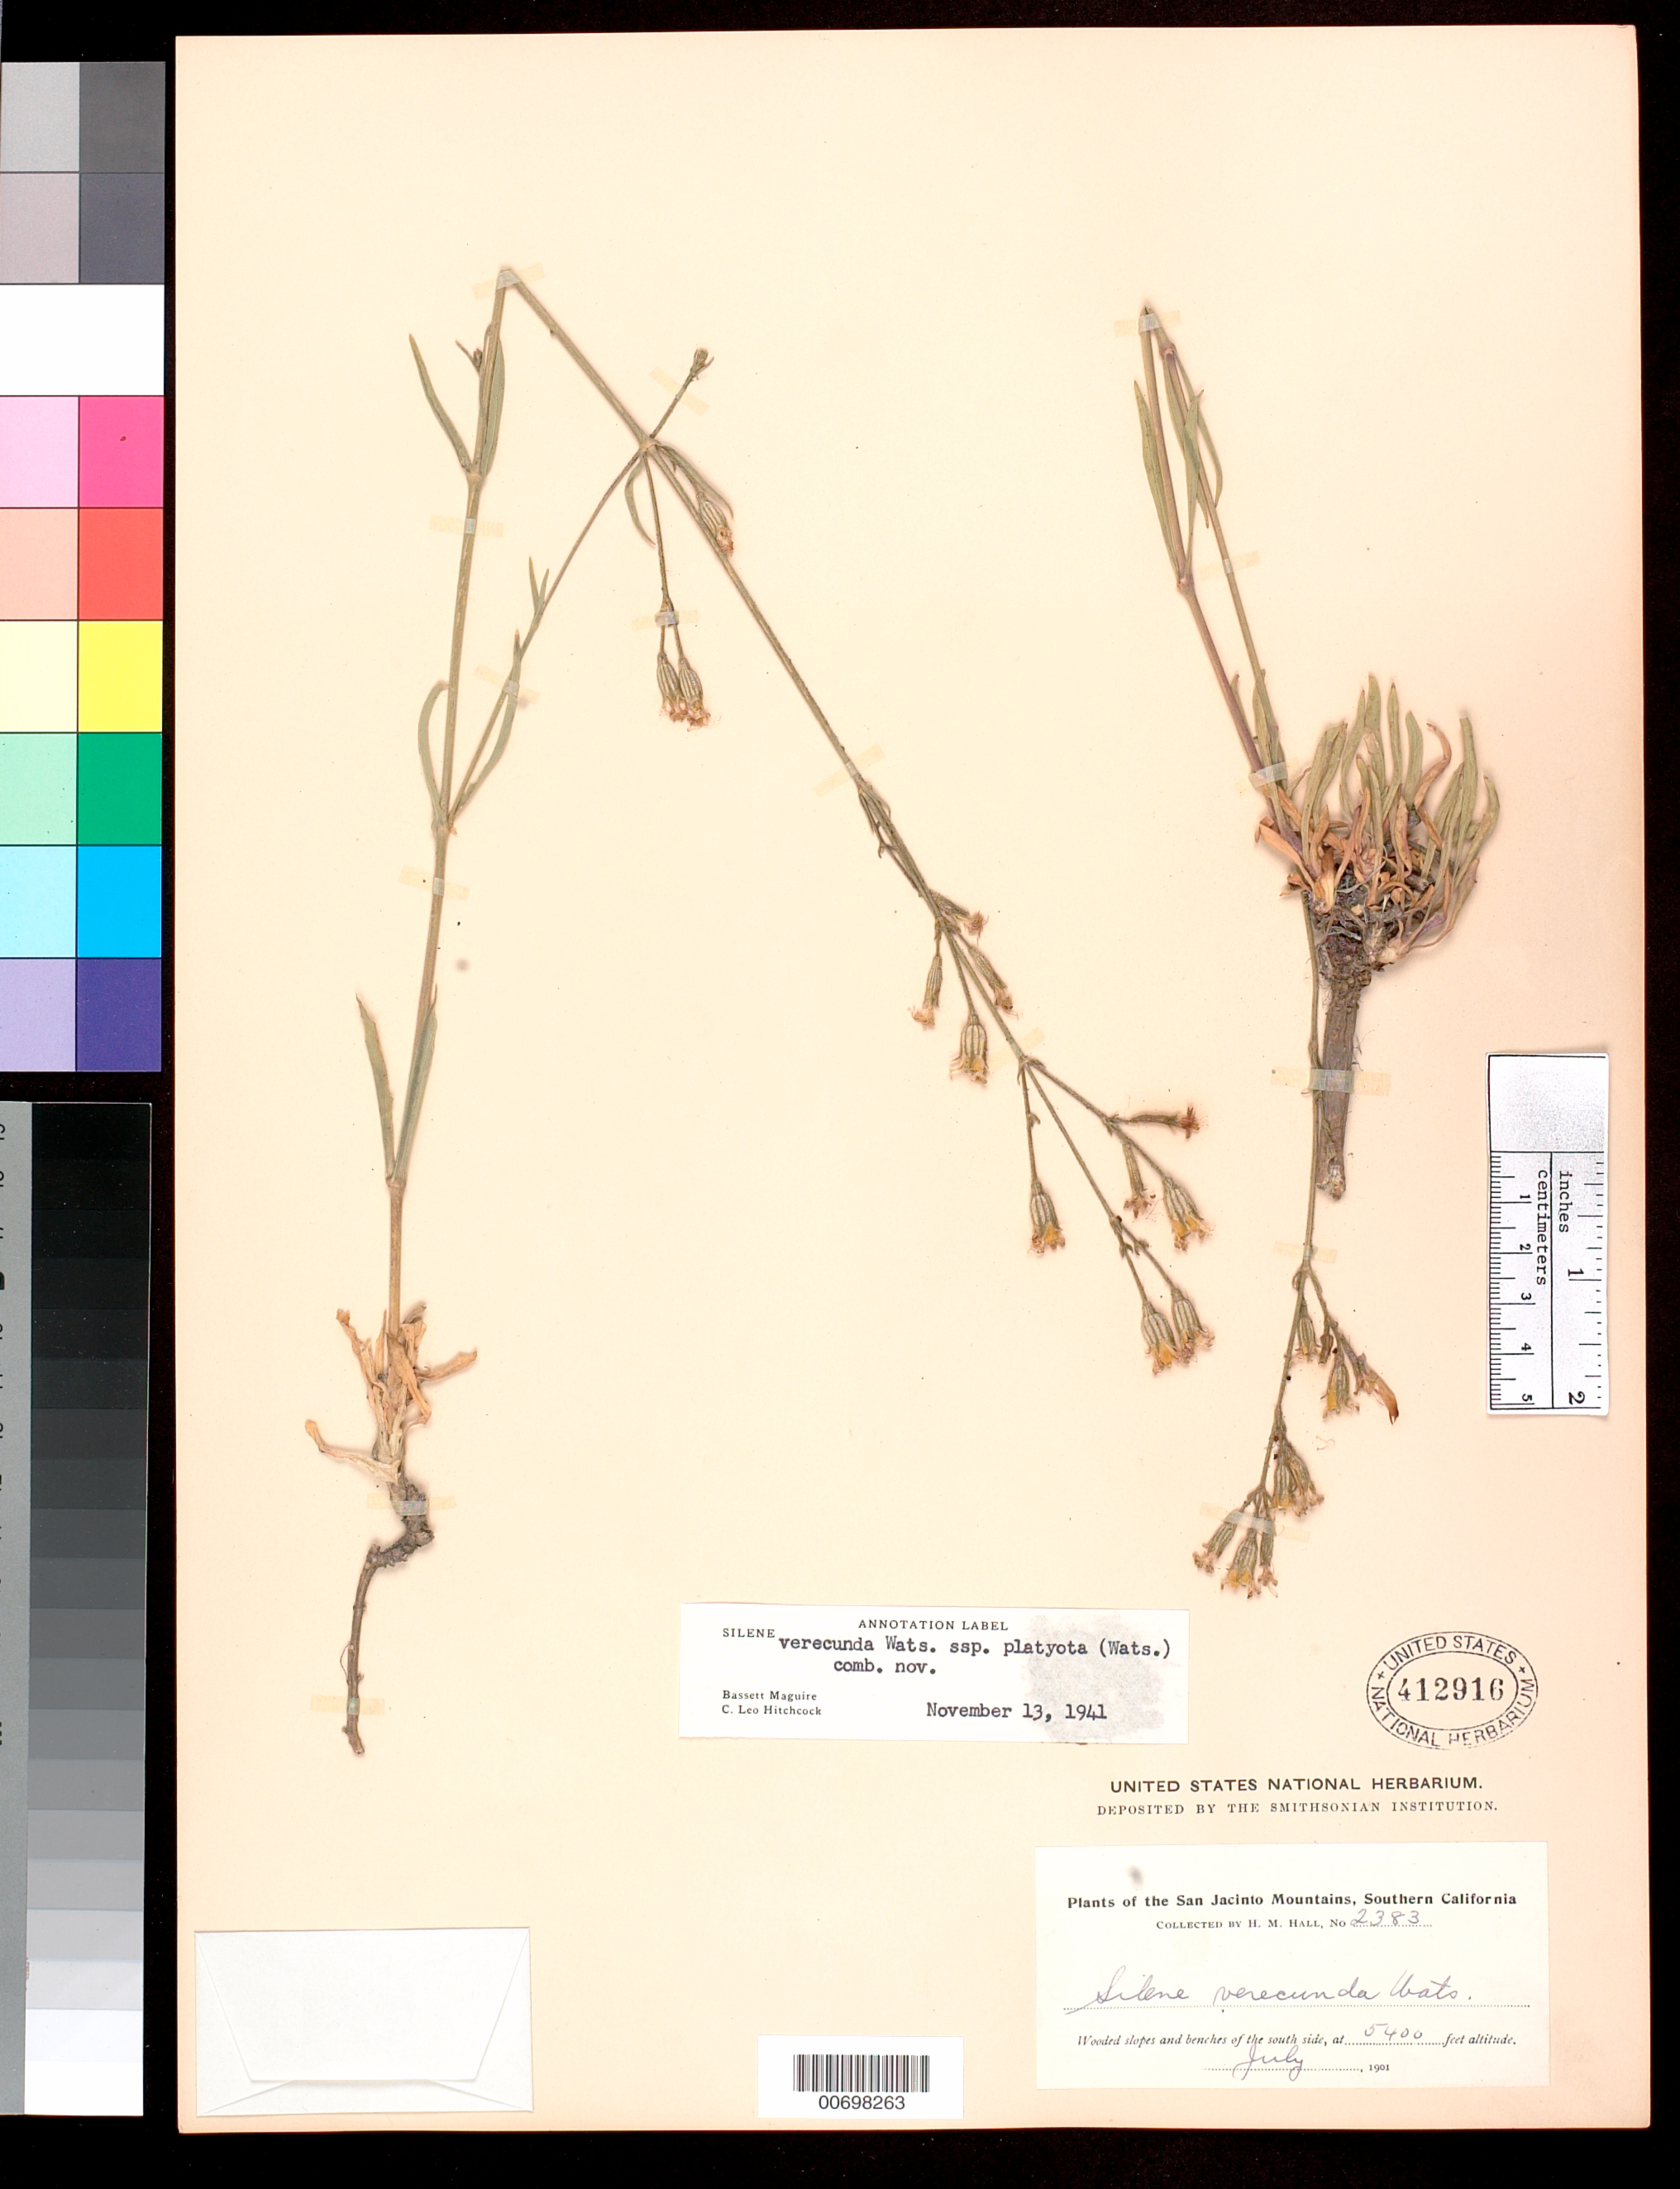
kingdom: Plantae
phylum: Tracheophyta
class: Magnoliopsida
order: Caryophyllales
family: Caryophyllaceae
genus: Silene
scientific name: Silene verecunda subsp. platyota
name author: (S. Watson) C.L. Hitchc. & Maguire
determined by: Maguire, B.; Hitchcock, C. L.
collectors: H. M. Hall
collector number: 2383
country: United States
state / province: California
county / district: Riverside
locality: San Jacinto Mts. Wooded slopes and benches of the south side.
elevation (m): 1646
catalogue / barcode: US 412916